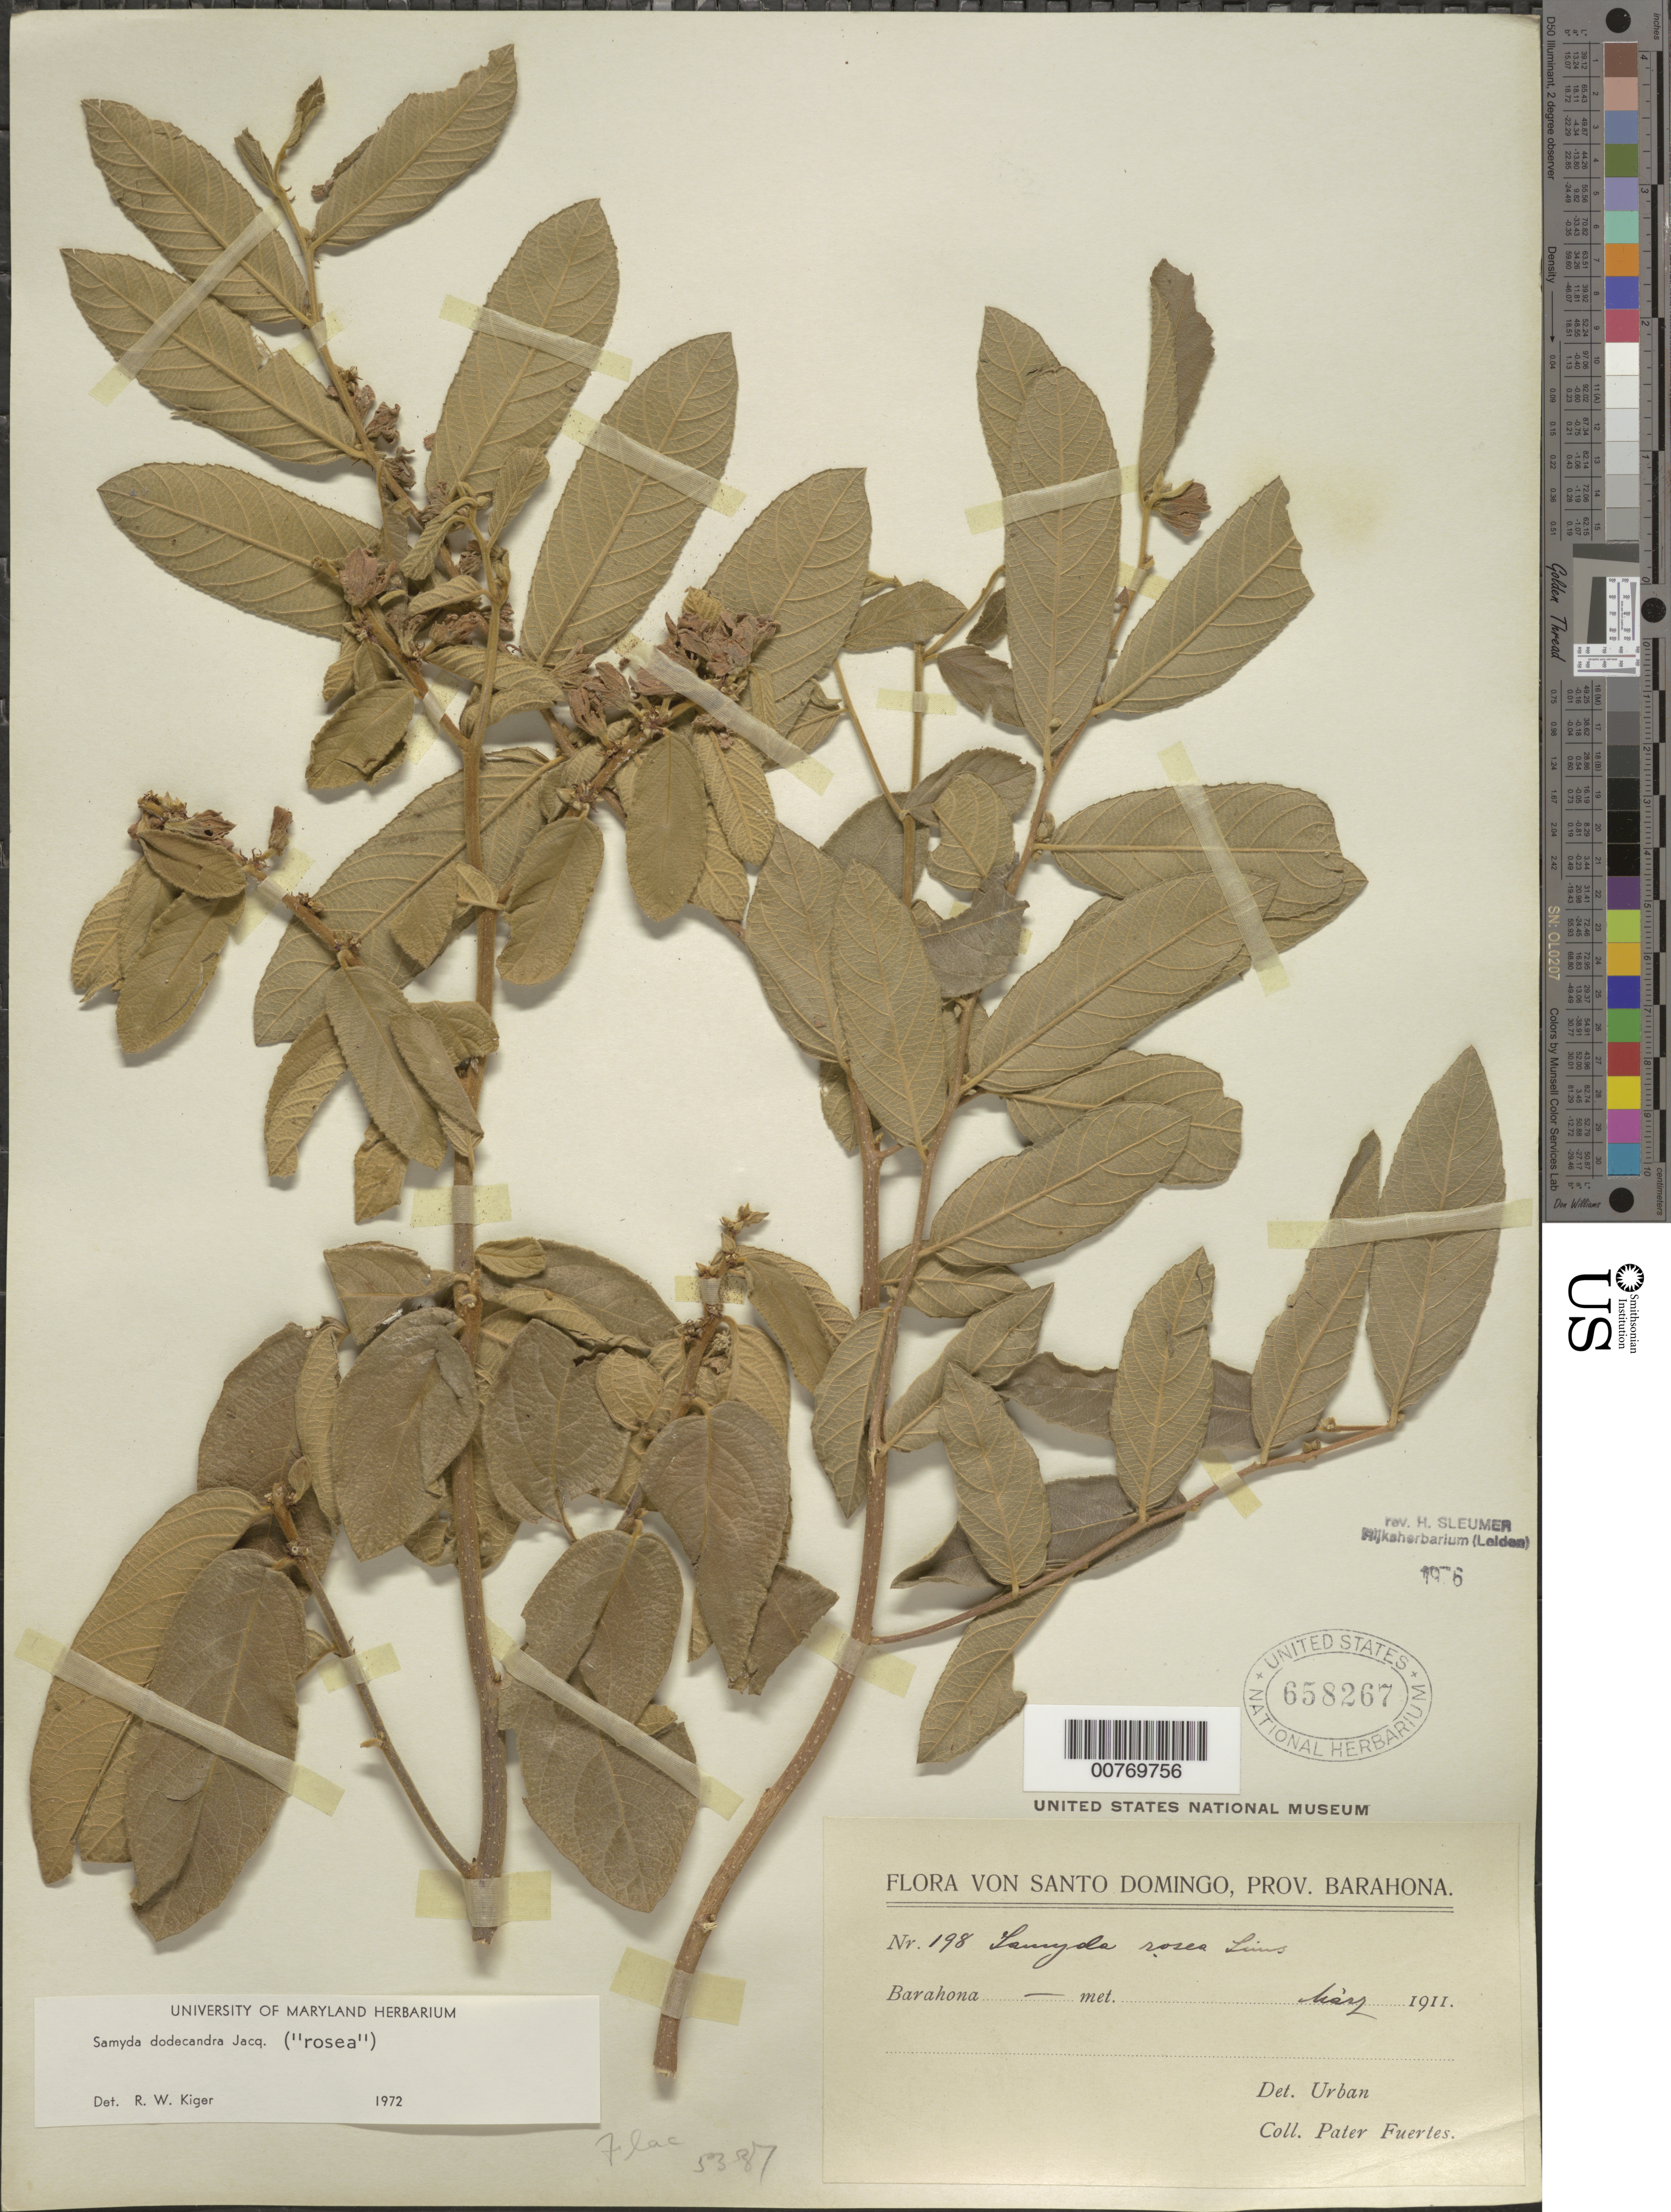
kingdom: Plantae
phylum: Tracheophyta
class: Magnoliopsida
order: Malpighiales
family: Salicaceae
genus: Casearia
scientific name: Casearia dodecandra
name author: (Jacq.) T. Samar. & M.H. Alford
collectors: M. D. Fuertes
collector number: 198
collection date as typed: Mar 1911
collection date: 1911-03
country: Dominican Republic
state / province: Barahona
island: Hispaniola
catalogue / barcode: US 658267